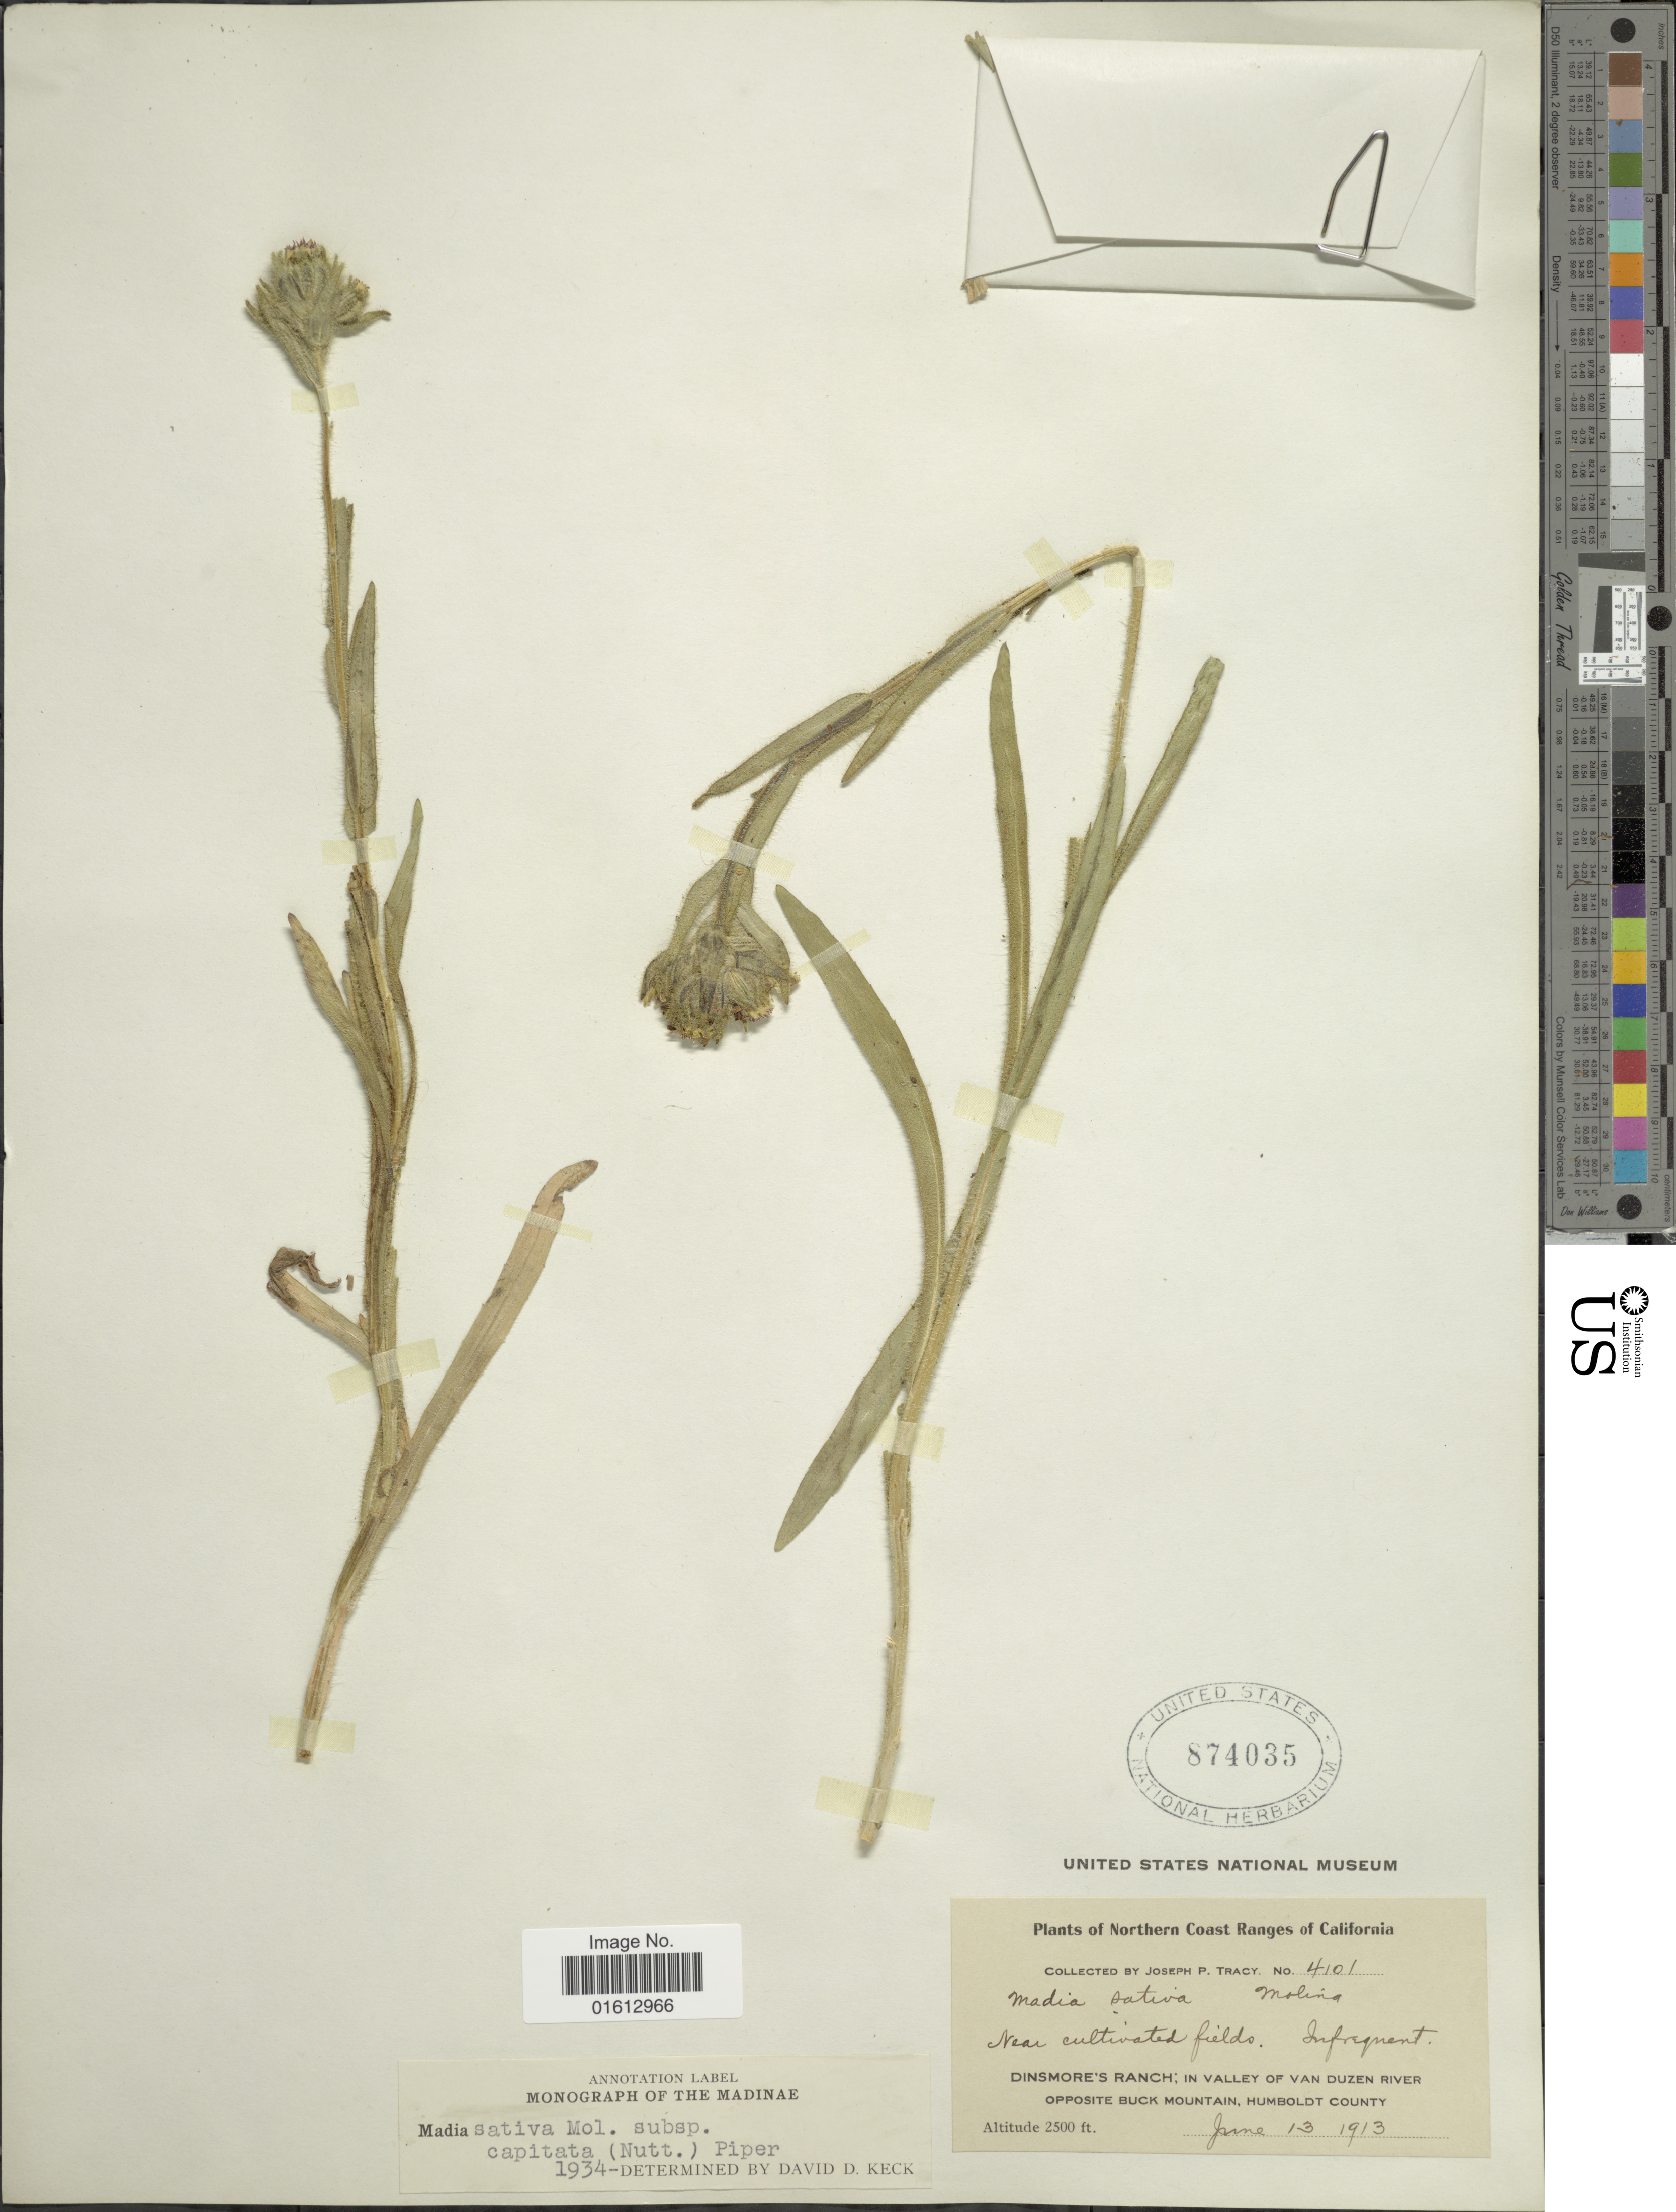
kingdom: Plantae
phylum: Tracheophyta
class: Magnoliopsida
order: Asterales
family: Asteraceae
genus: Madia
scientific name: Madia sativa subsp. capitata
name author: (Nutt.) Piper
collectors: J. Tracy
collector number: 4101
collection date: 1913-06-13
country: United States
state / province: California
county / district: Humboldt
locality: California, Northern Coast Ranges, Dinsmore's Ranch; in valley of van Duzen River, Opposite Buck Mountain, Humboldt County.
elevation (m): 762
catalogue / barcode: US 874035